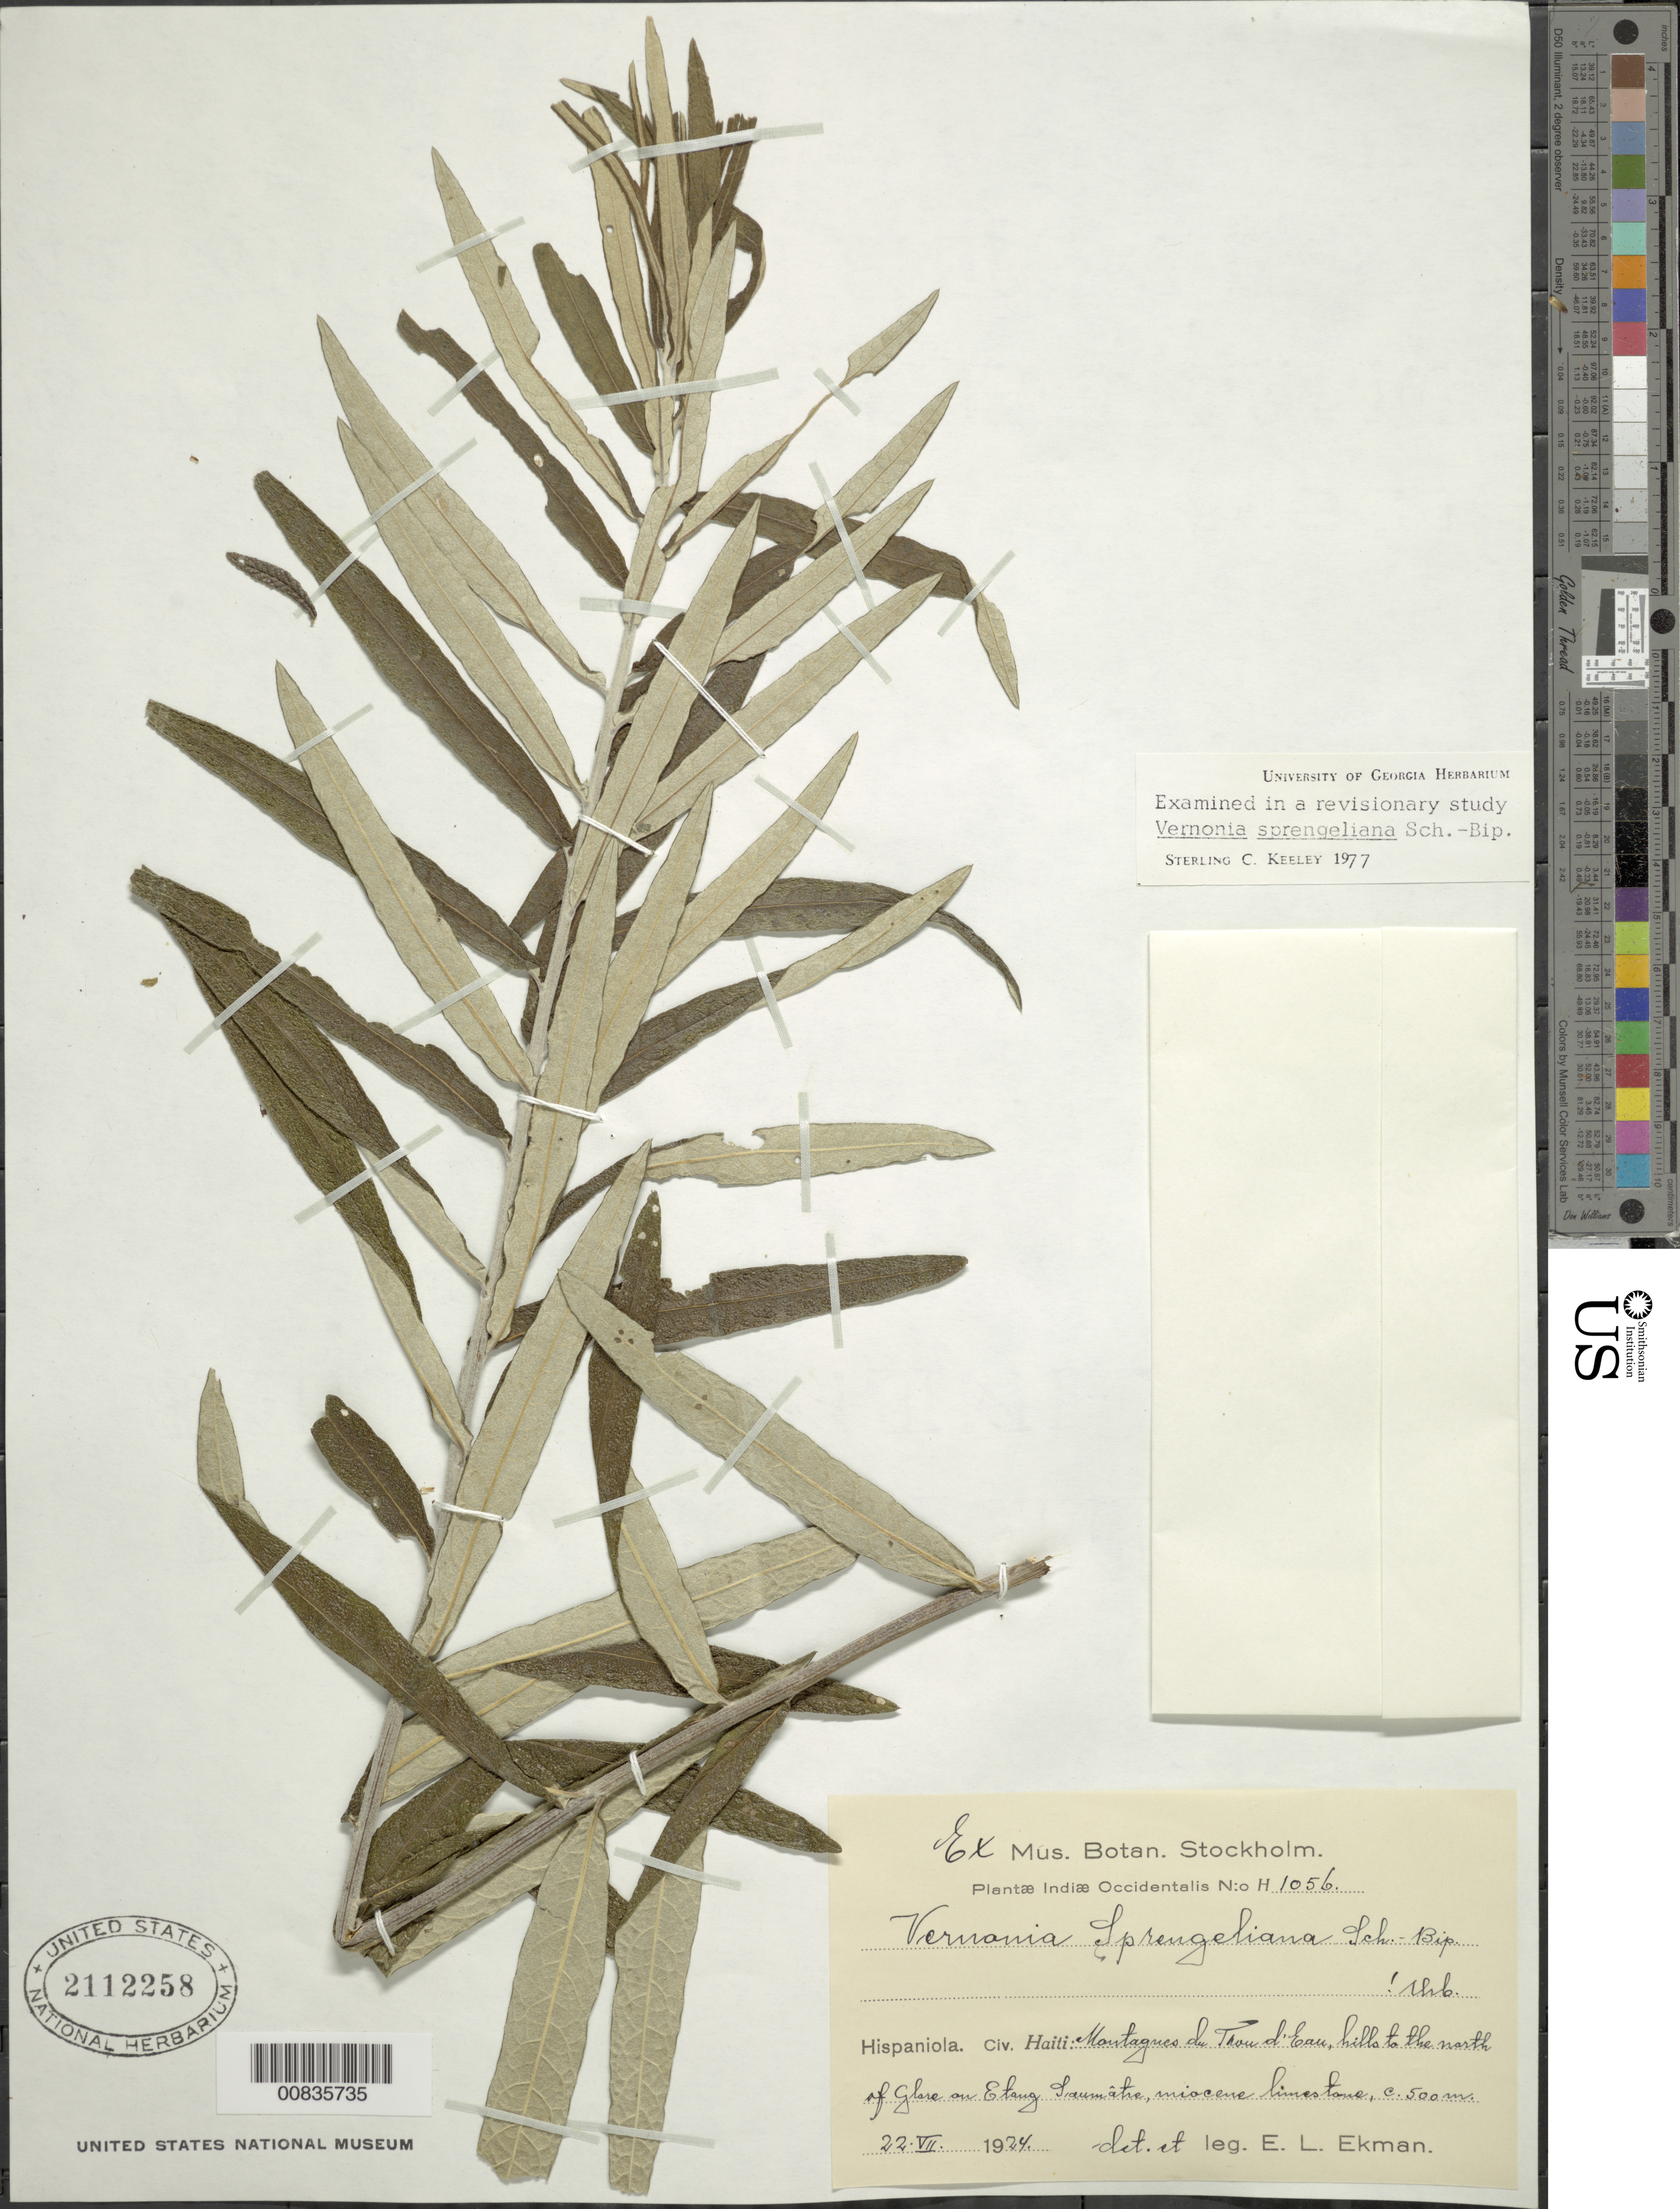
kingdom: Plantae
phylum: Tracheophyta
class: Magnoliopsida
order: Asterales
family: Asteraceae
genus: Lepidaploa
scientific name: Lepidaploa sprengeliana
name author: (Sch. Bip.) H. Rob.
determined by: Keeley, S. C.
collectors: E. L. Ekman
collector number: H 1056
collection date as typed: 22 Jul 1924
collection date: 1924-07-22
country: Haiti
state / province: Ouest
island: Hispaniola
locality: Montagnes de Trou d'Eau, north of Glare on Etang Saumâtre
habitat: Miocene limestone on hills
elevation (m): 500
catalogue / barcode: US 2112258